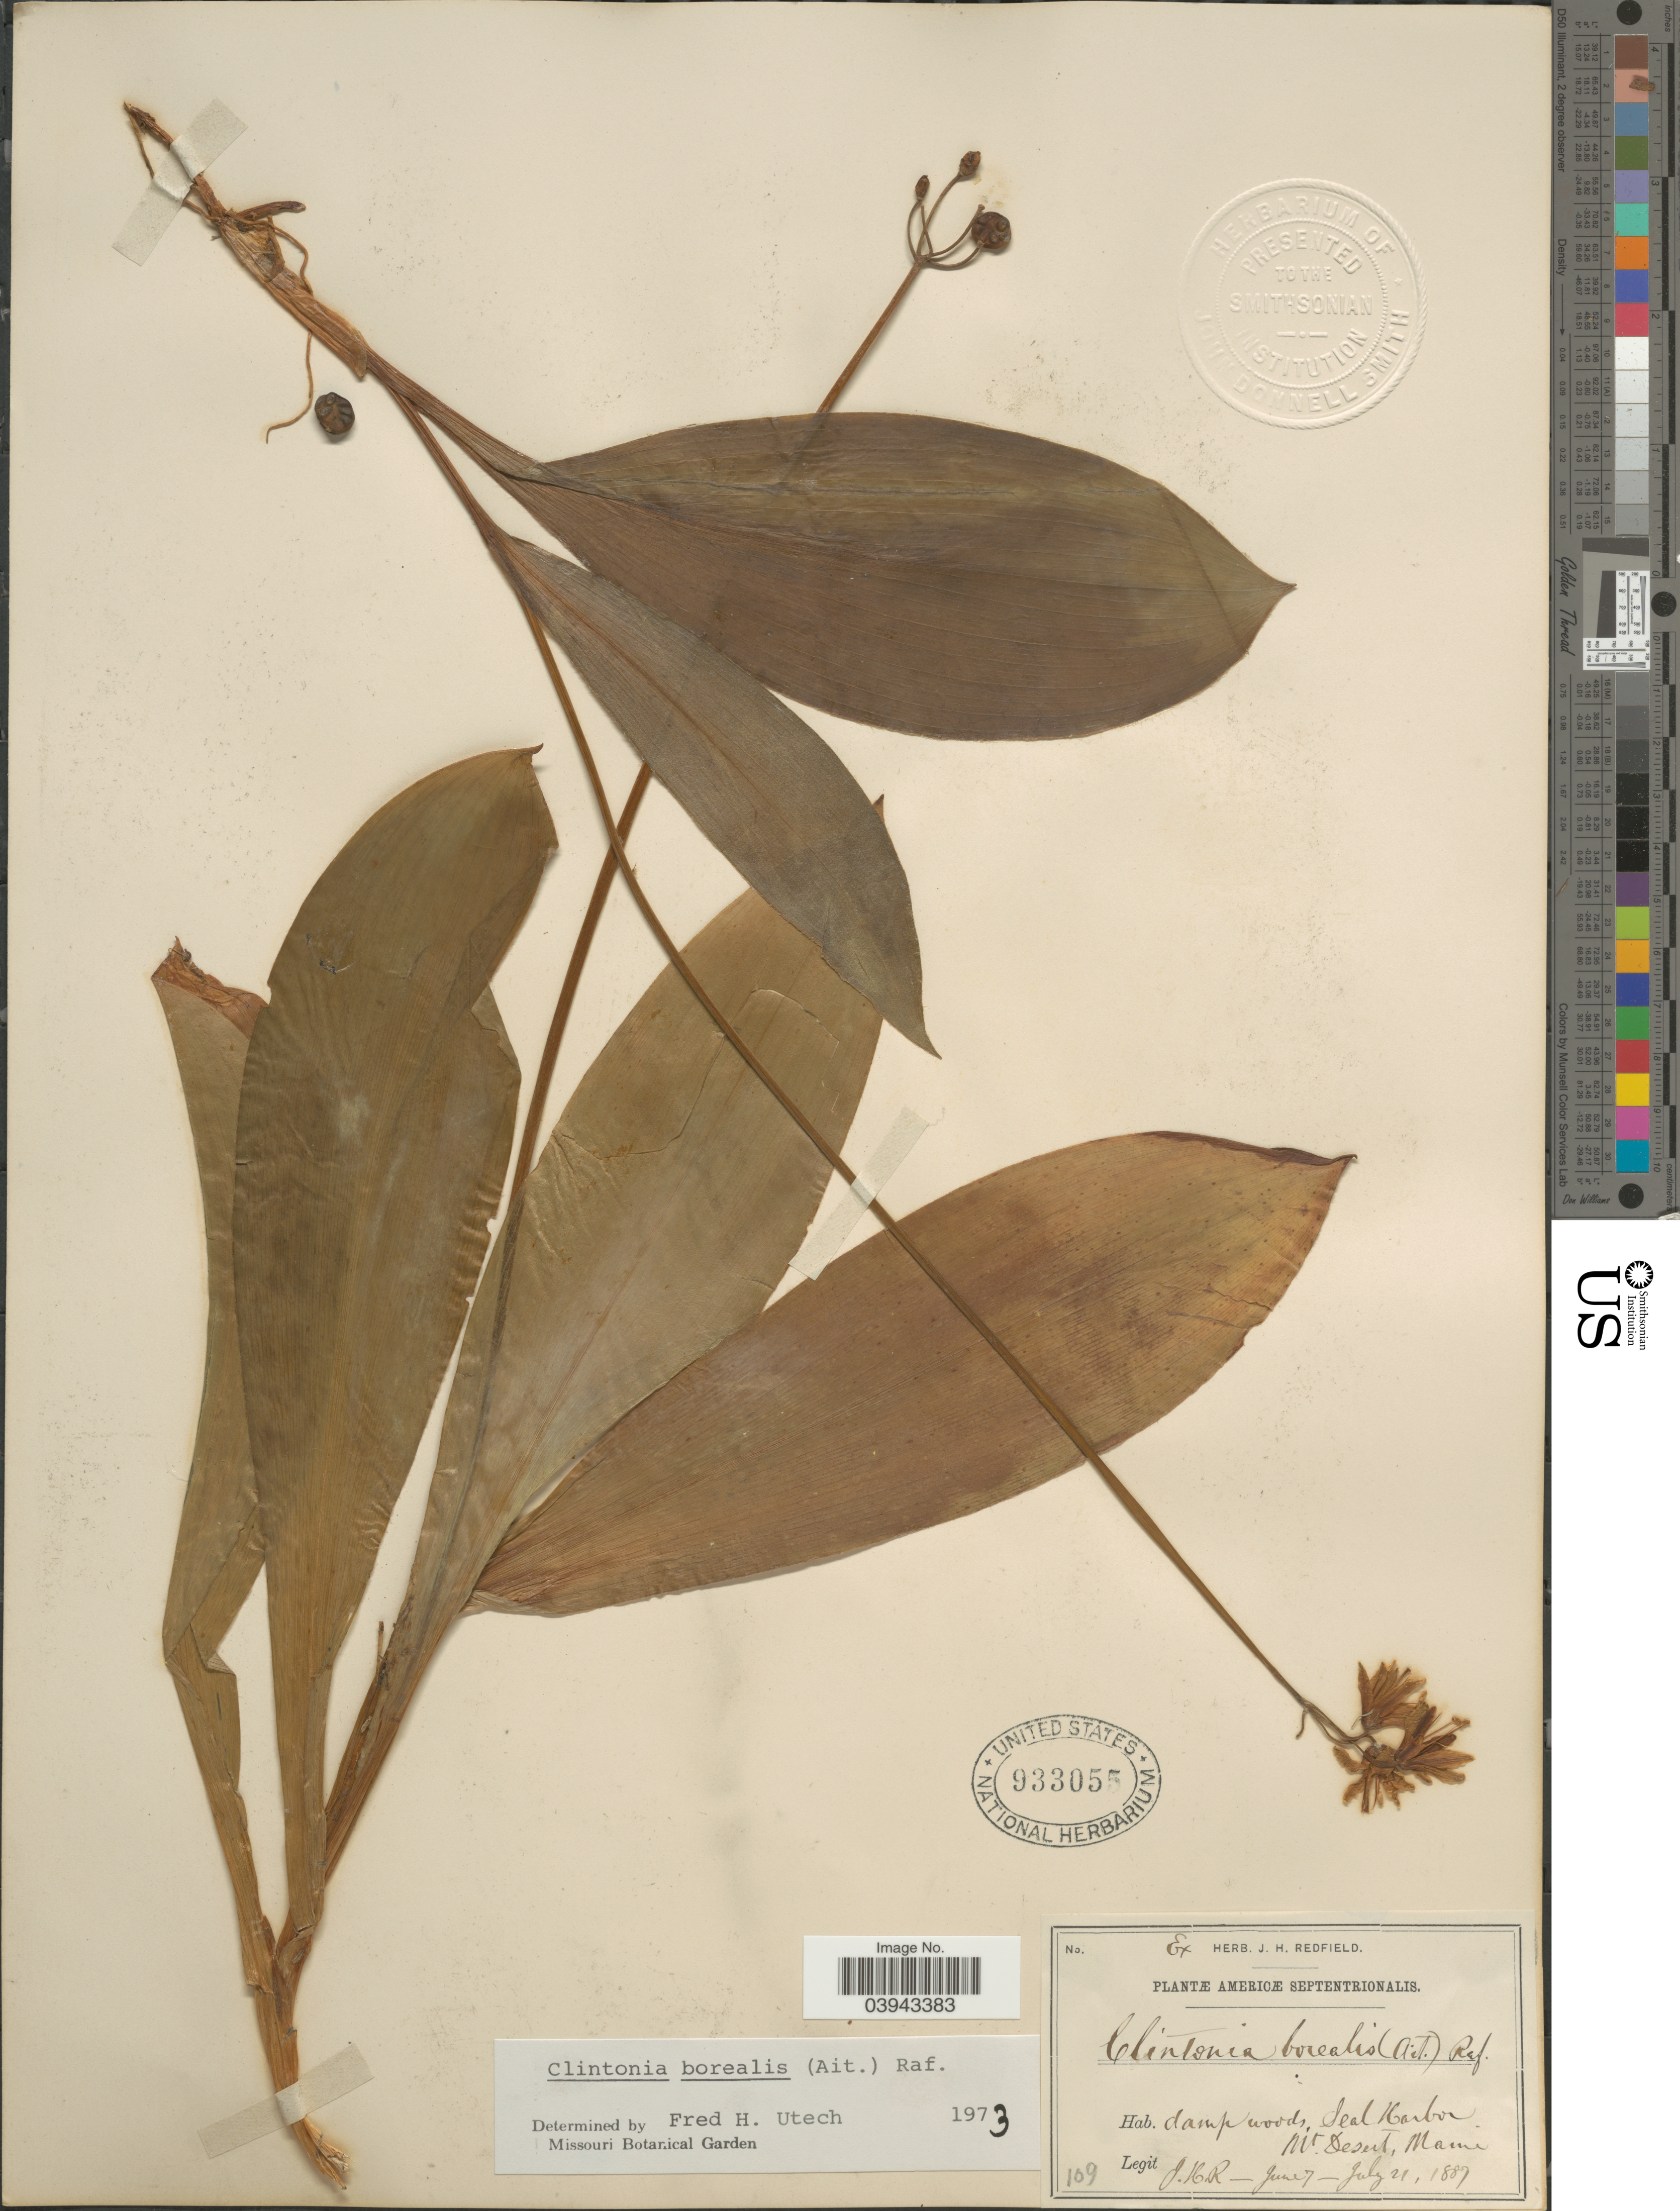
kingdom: Plantae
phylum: Tracheophyta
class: Liliopsida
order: Liliales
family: Liliaceae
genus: Clintonia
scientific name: Clintonia borealis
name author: (Aiton) Raf.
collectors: J. Redfield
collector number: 109*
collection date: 1887-06-07/1887-07-21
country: United States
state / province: Maine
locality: Americæ Septentrionalis. Seal Harbor. Mt. Desert.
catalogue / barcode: US 933055